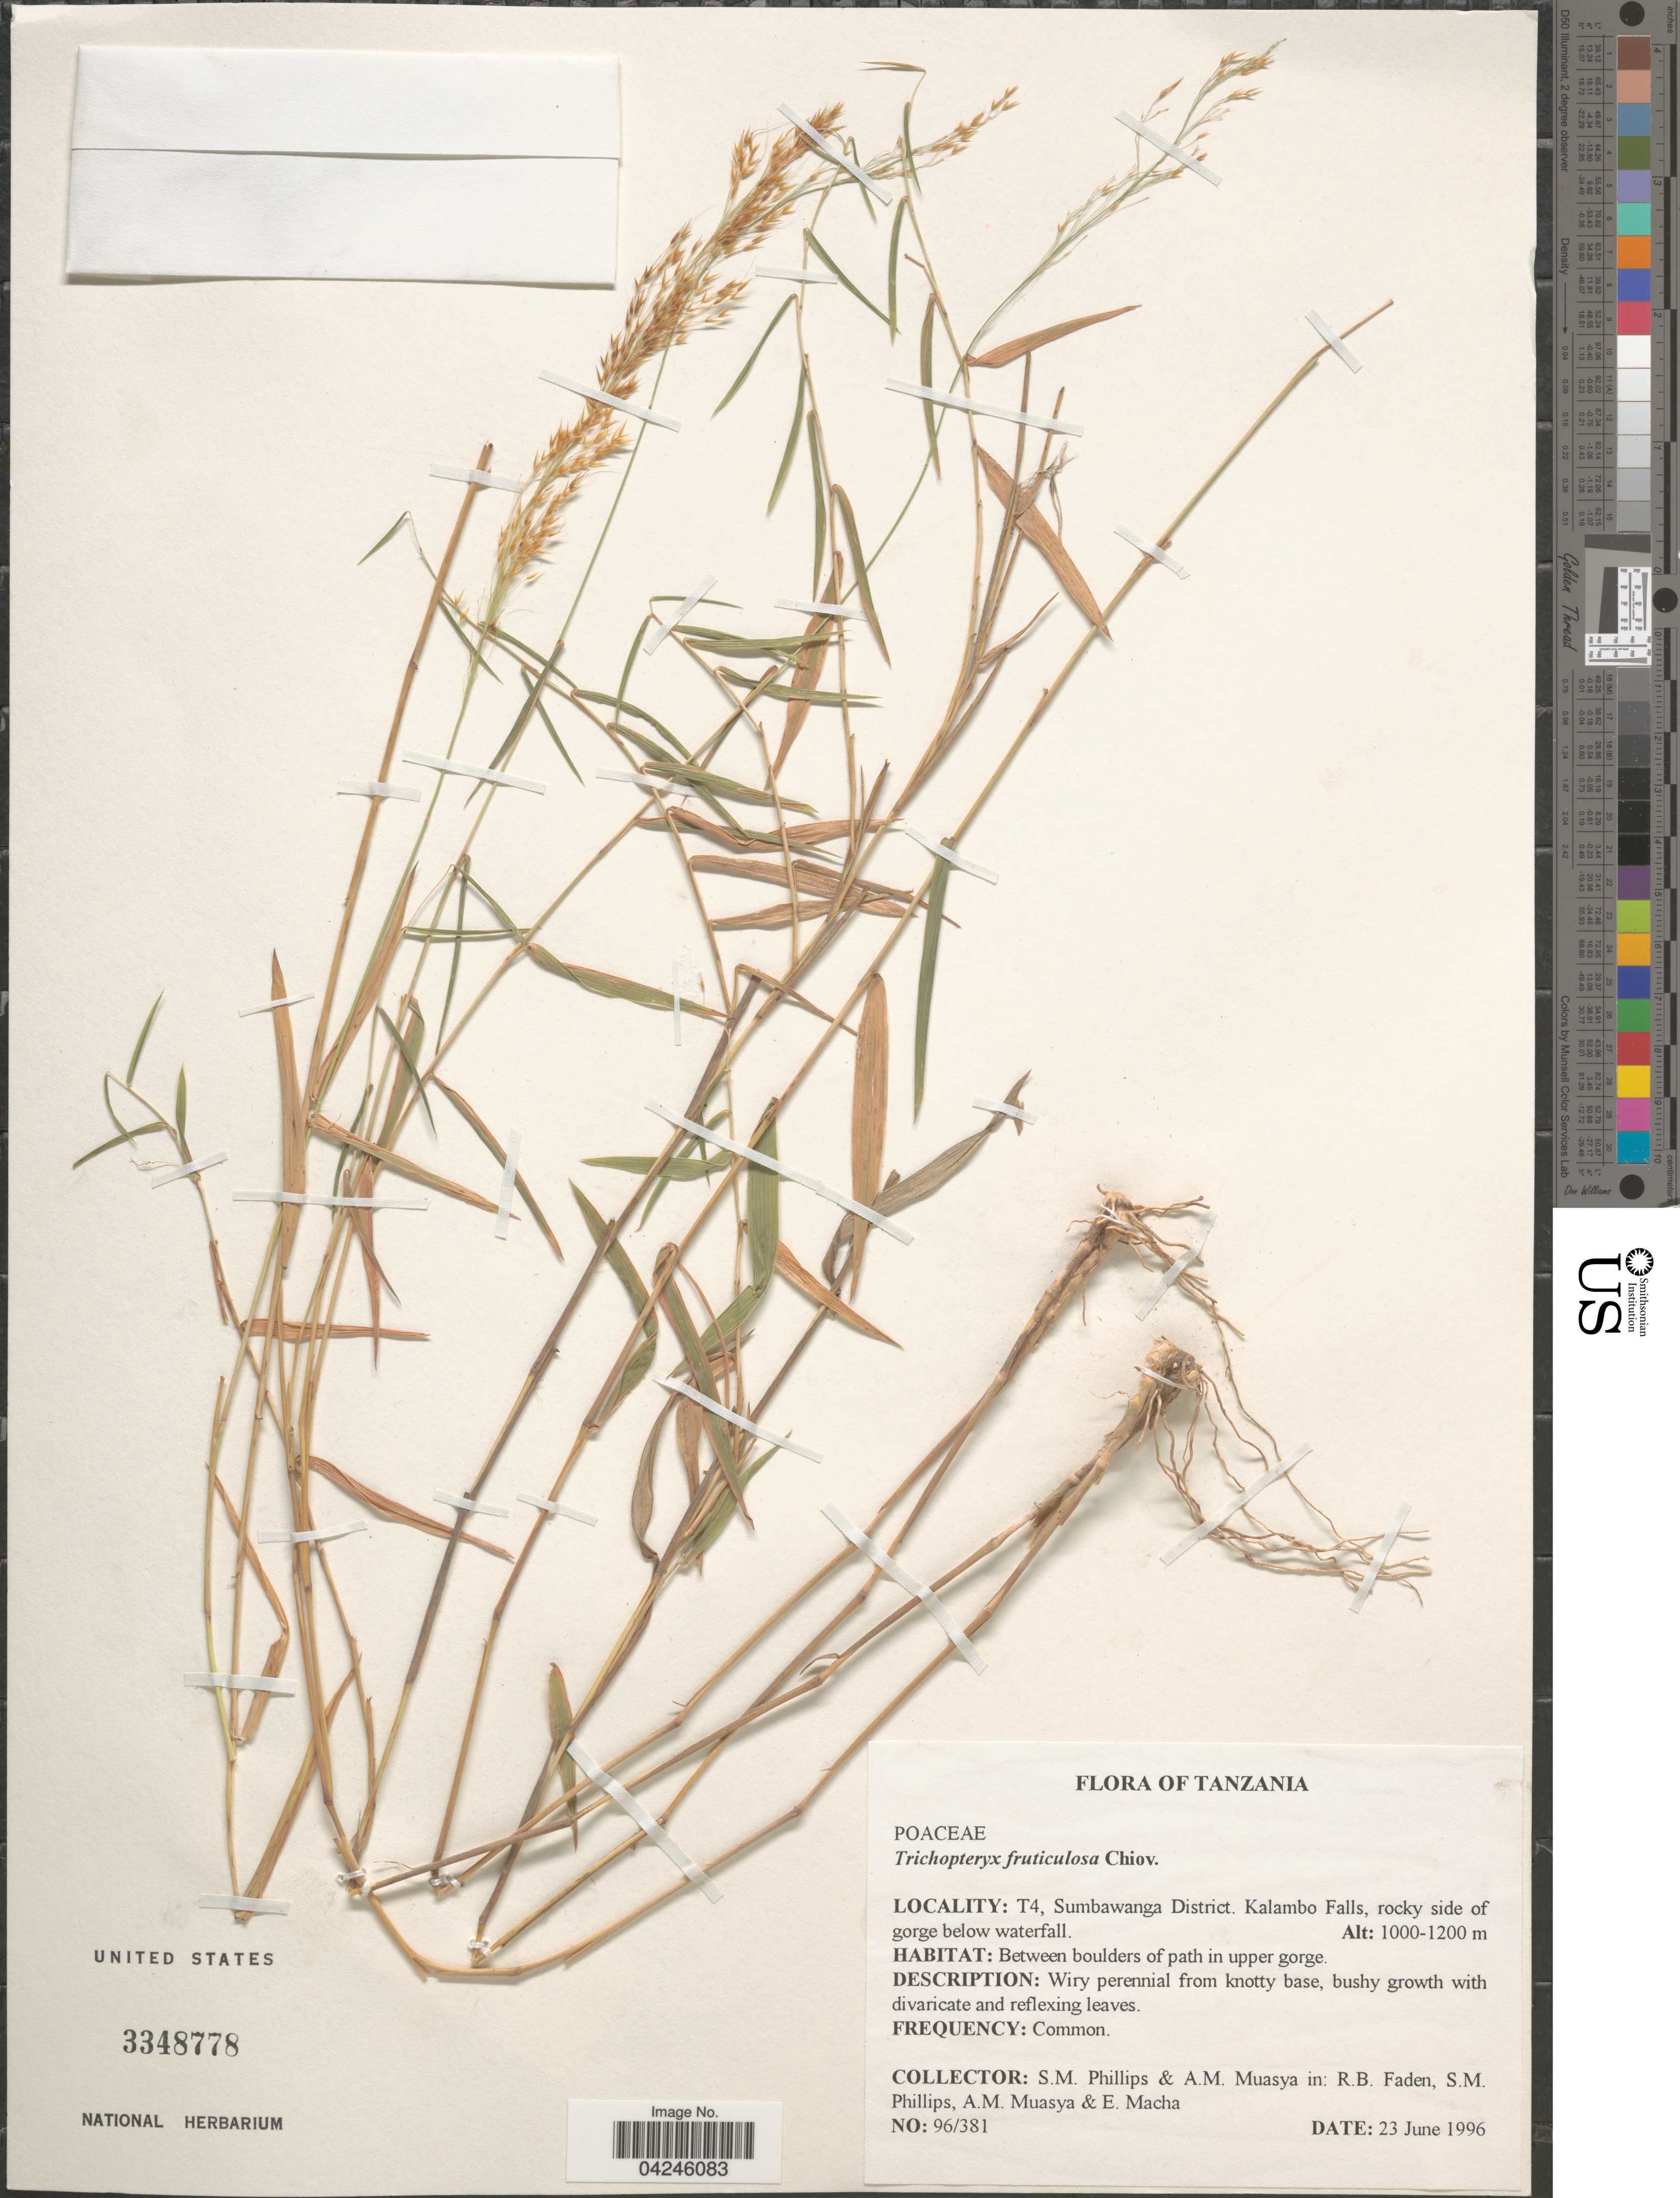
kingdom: Plantae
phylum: Tracheophyta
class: Liliopsida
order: Poales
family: Poaceae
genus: Trichopteryx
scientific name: Trichopteryx fruticulosa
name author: Chiov.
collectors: S. M. Phillips & A. Muasya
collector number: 96/381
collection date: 1996-06-23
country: Tanzania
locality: T4, Sumbawanga District. Kalambo Falls, rocky side of gorge below waterfall. Between boulders of path in upper gorge.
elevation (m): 1000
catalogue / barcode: US 3348778